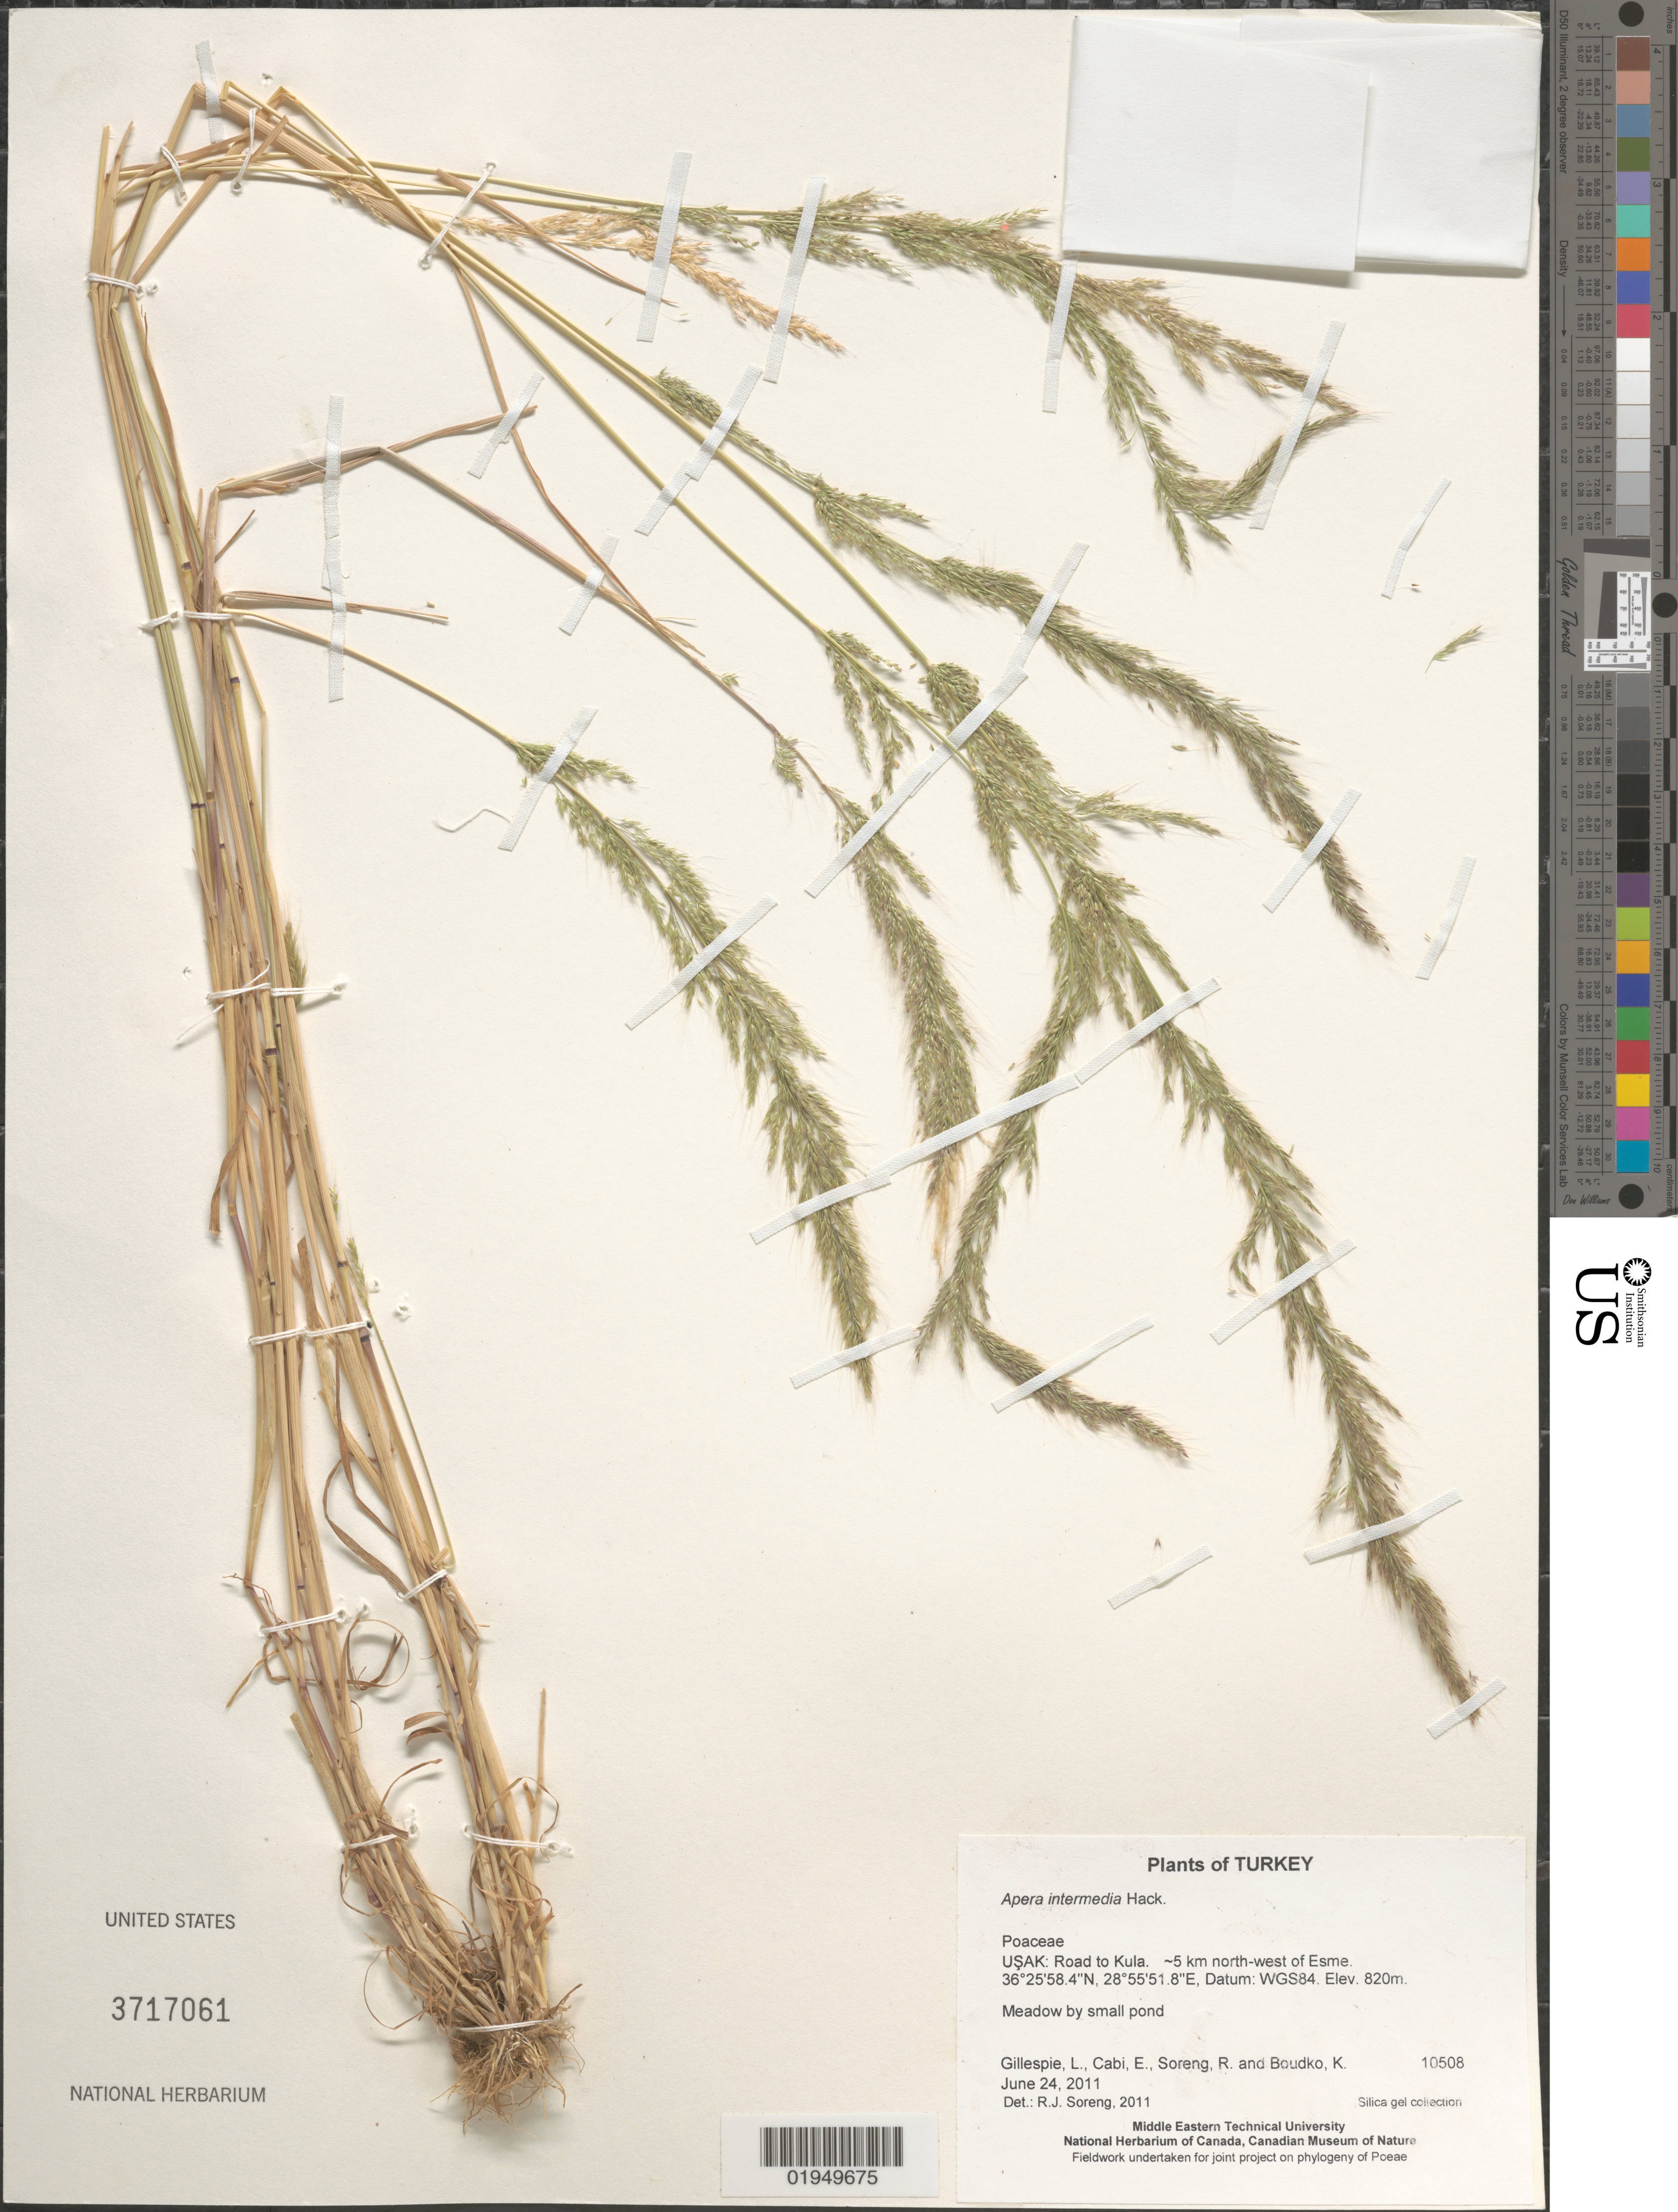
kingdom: Plantae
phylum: Tracheophyta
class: Liliopsida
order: Poales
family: Poaceae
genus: Apera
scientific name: Apera intermedia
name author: Hack.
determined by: Soreng, Robert J., Research Associate (BOT), Smithsonian Institution - National Museum of Natural History (UNITED STATES)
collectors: L. J. Gillespie, E. Cabi, R. J. Soreng & K. Boudko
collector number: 10508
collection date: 2011-06-24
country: Turkey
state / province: Usak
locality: Road to Kula. ~5 km north-west of Esme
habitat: Meadow by small pond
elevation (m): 820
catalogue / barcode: US 3717061